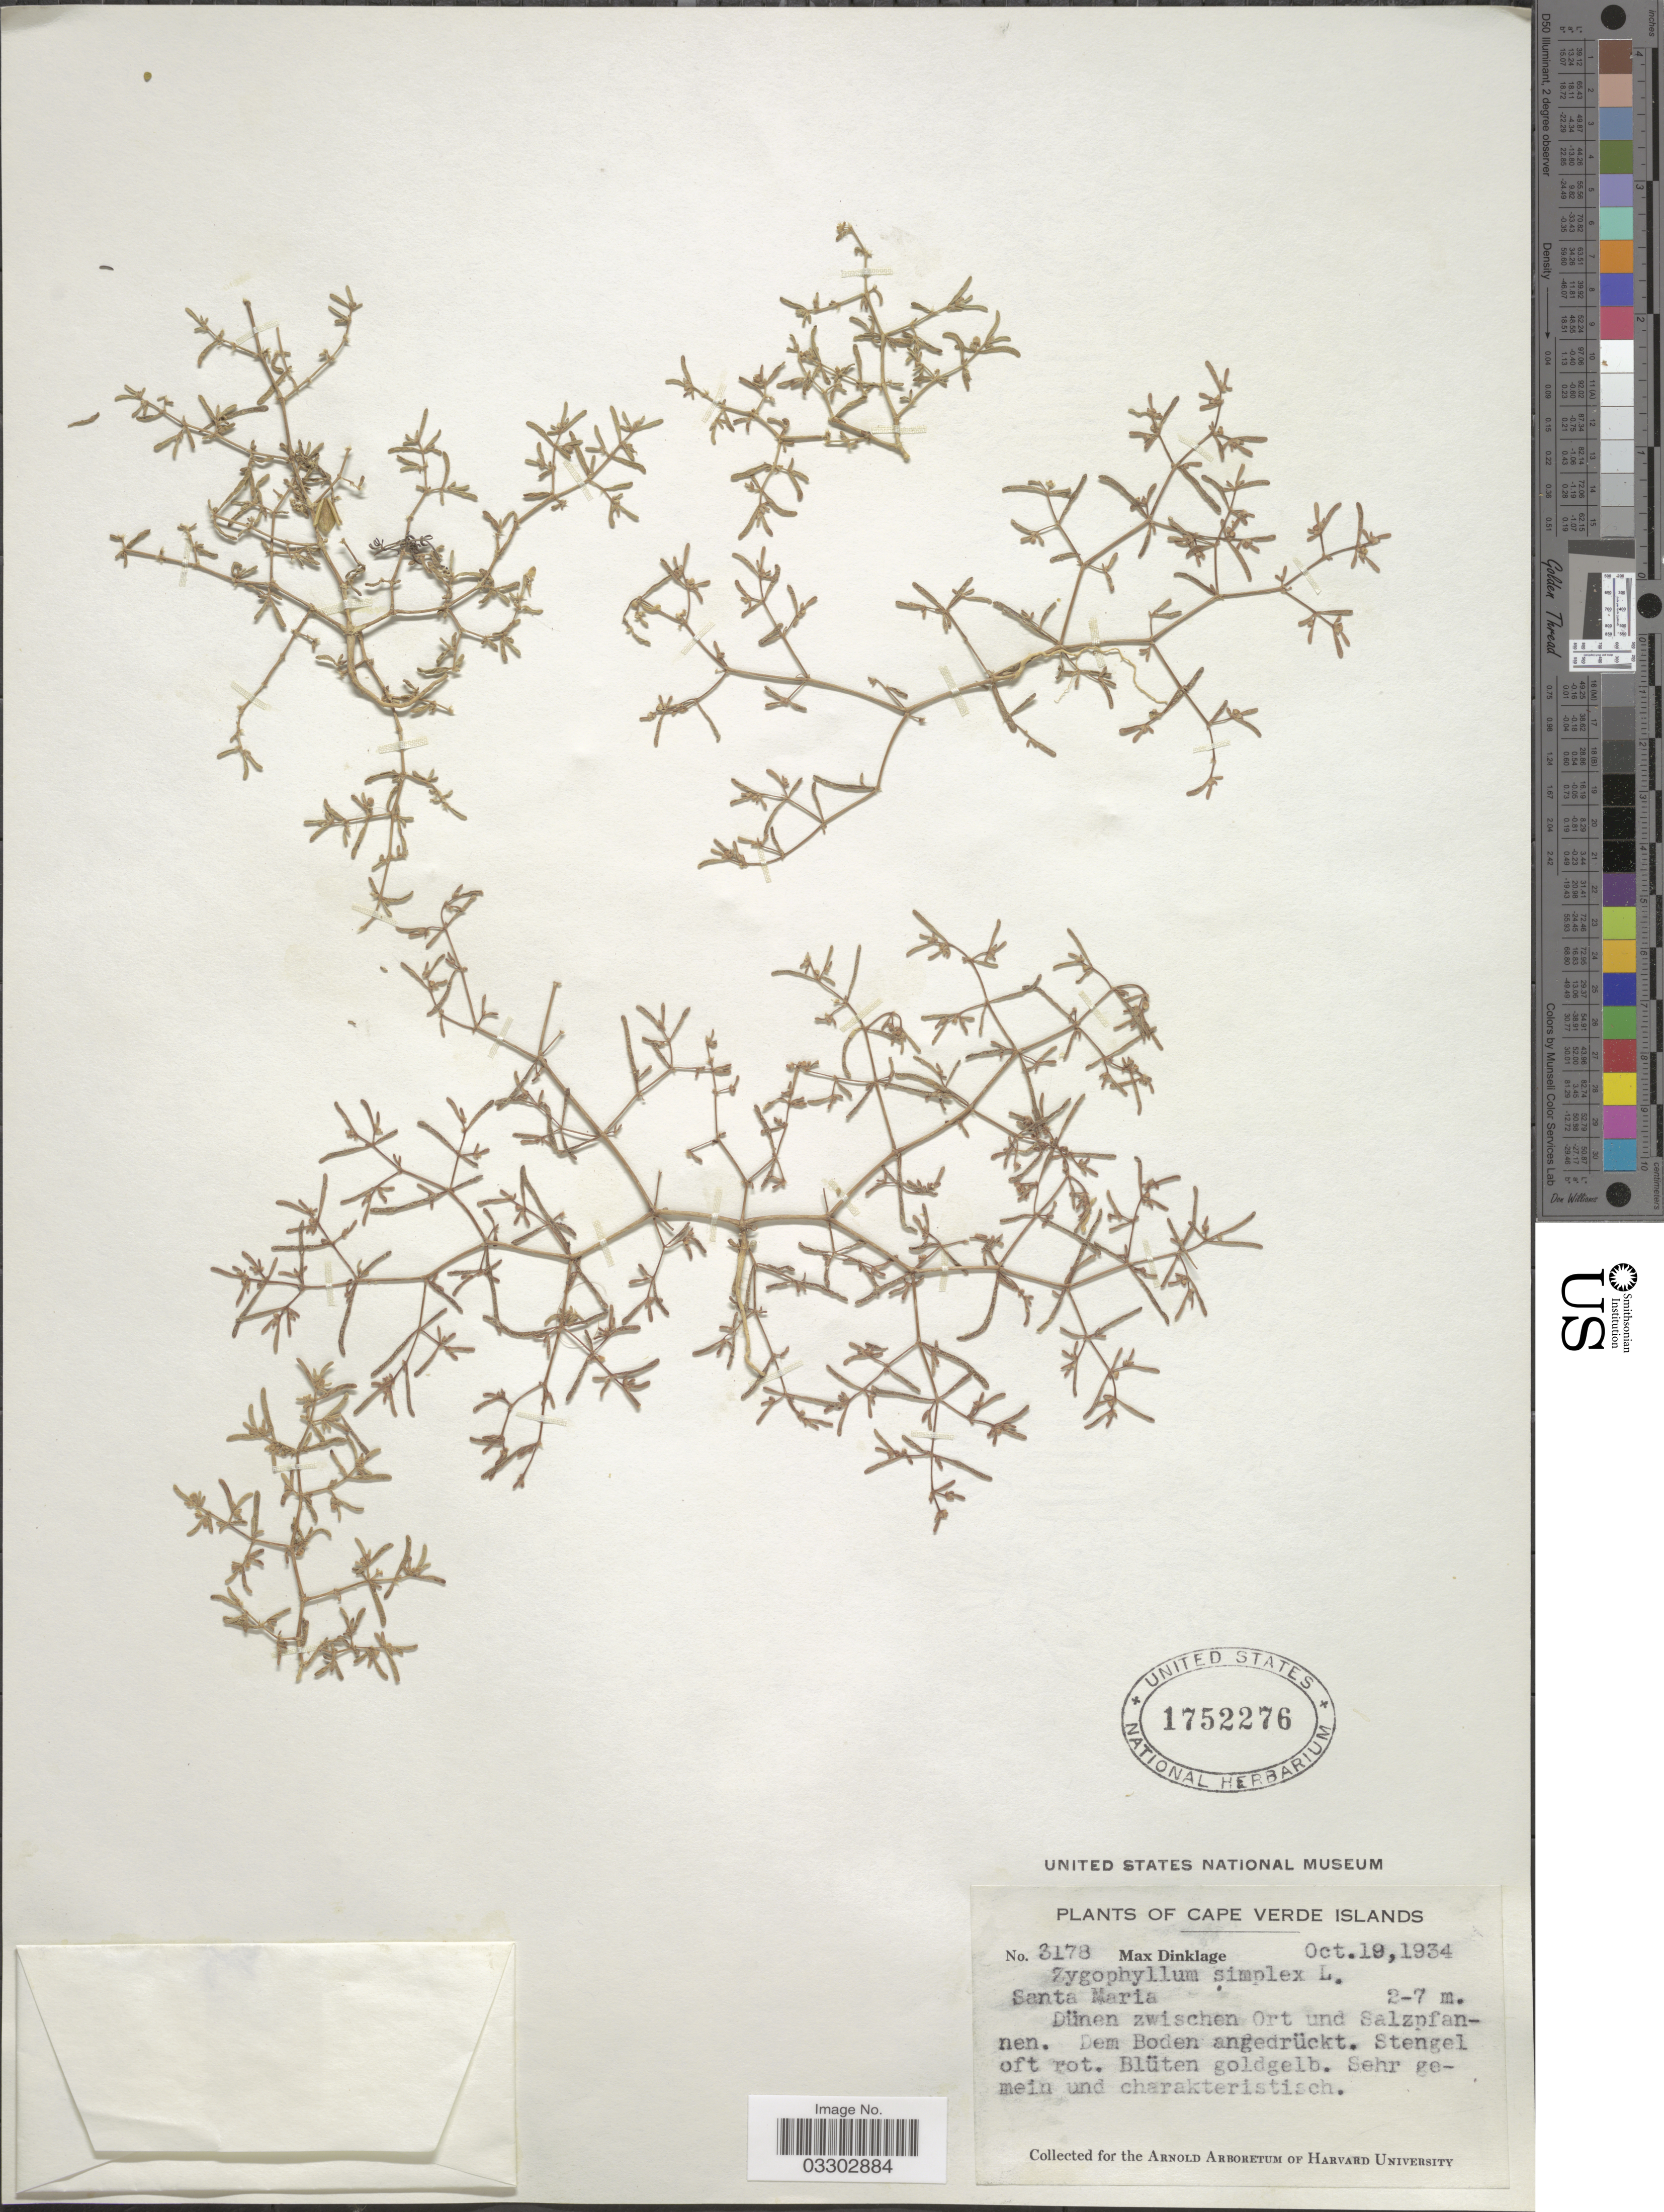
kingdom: Plantae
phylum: Tracheophyta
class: Magnoliopsida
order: Zygophyllales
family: Zygophyllaceae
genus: Zygophyllum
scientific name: Zygophyllum simplex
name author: L.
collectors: M. Dinklage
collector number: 3178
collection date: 1934-10-19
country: Cape Verde Islands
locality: Cape Verde Islands. Santa Maria. Dünen zwishchen Ort und Salzpfanen. [unsure placement] Dem Boden angedrückt. [unsure placement] Blüten goldgelb. [unsure placement]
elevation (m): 2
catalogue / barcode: US 1752276